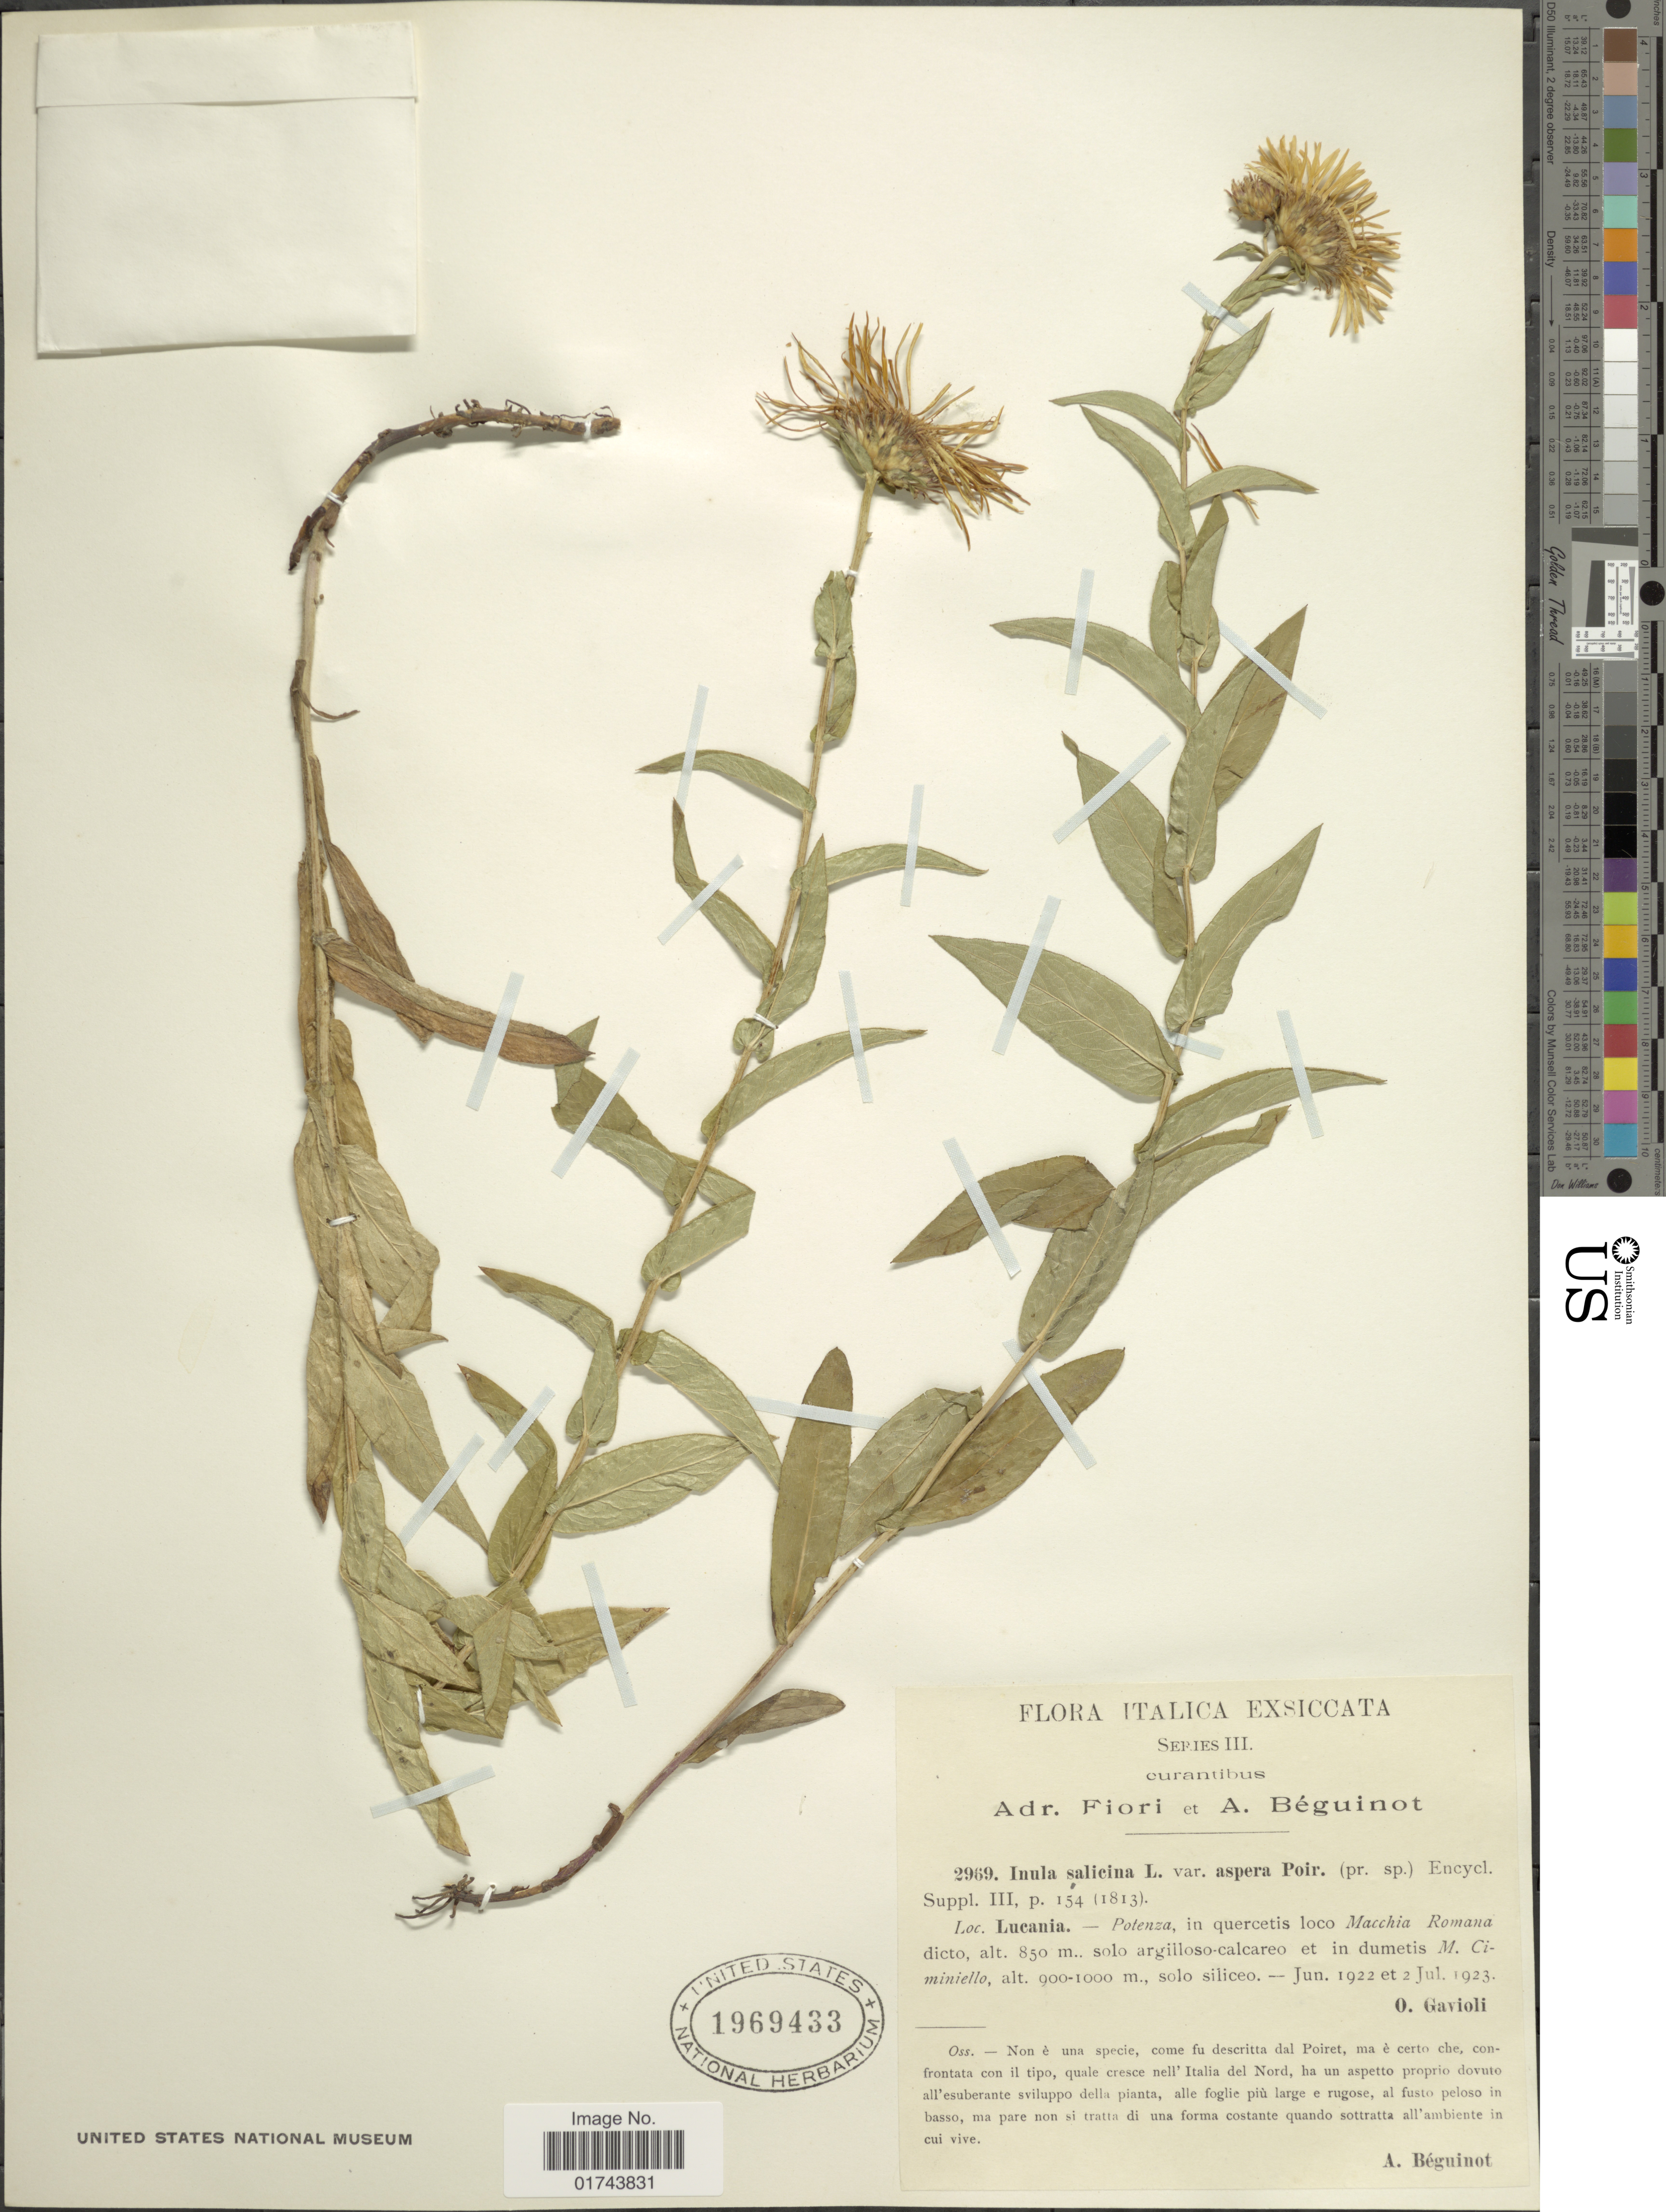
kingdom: Plantae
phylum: Tracheophyta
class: Magnoliopsida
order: Asterales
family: Asteraceae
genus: Inula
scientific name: Inula salicina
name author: L.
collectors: A. Béguinot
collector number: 2969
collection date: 1922-06/1923-07-02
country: Italy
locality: Italica, Lucania, Potenza, in quercetis loco Macchia Romana dicto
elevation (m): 850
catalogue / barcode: US 1969433